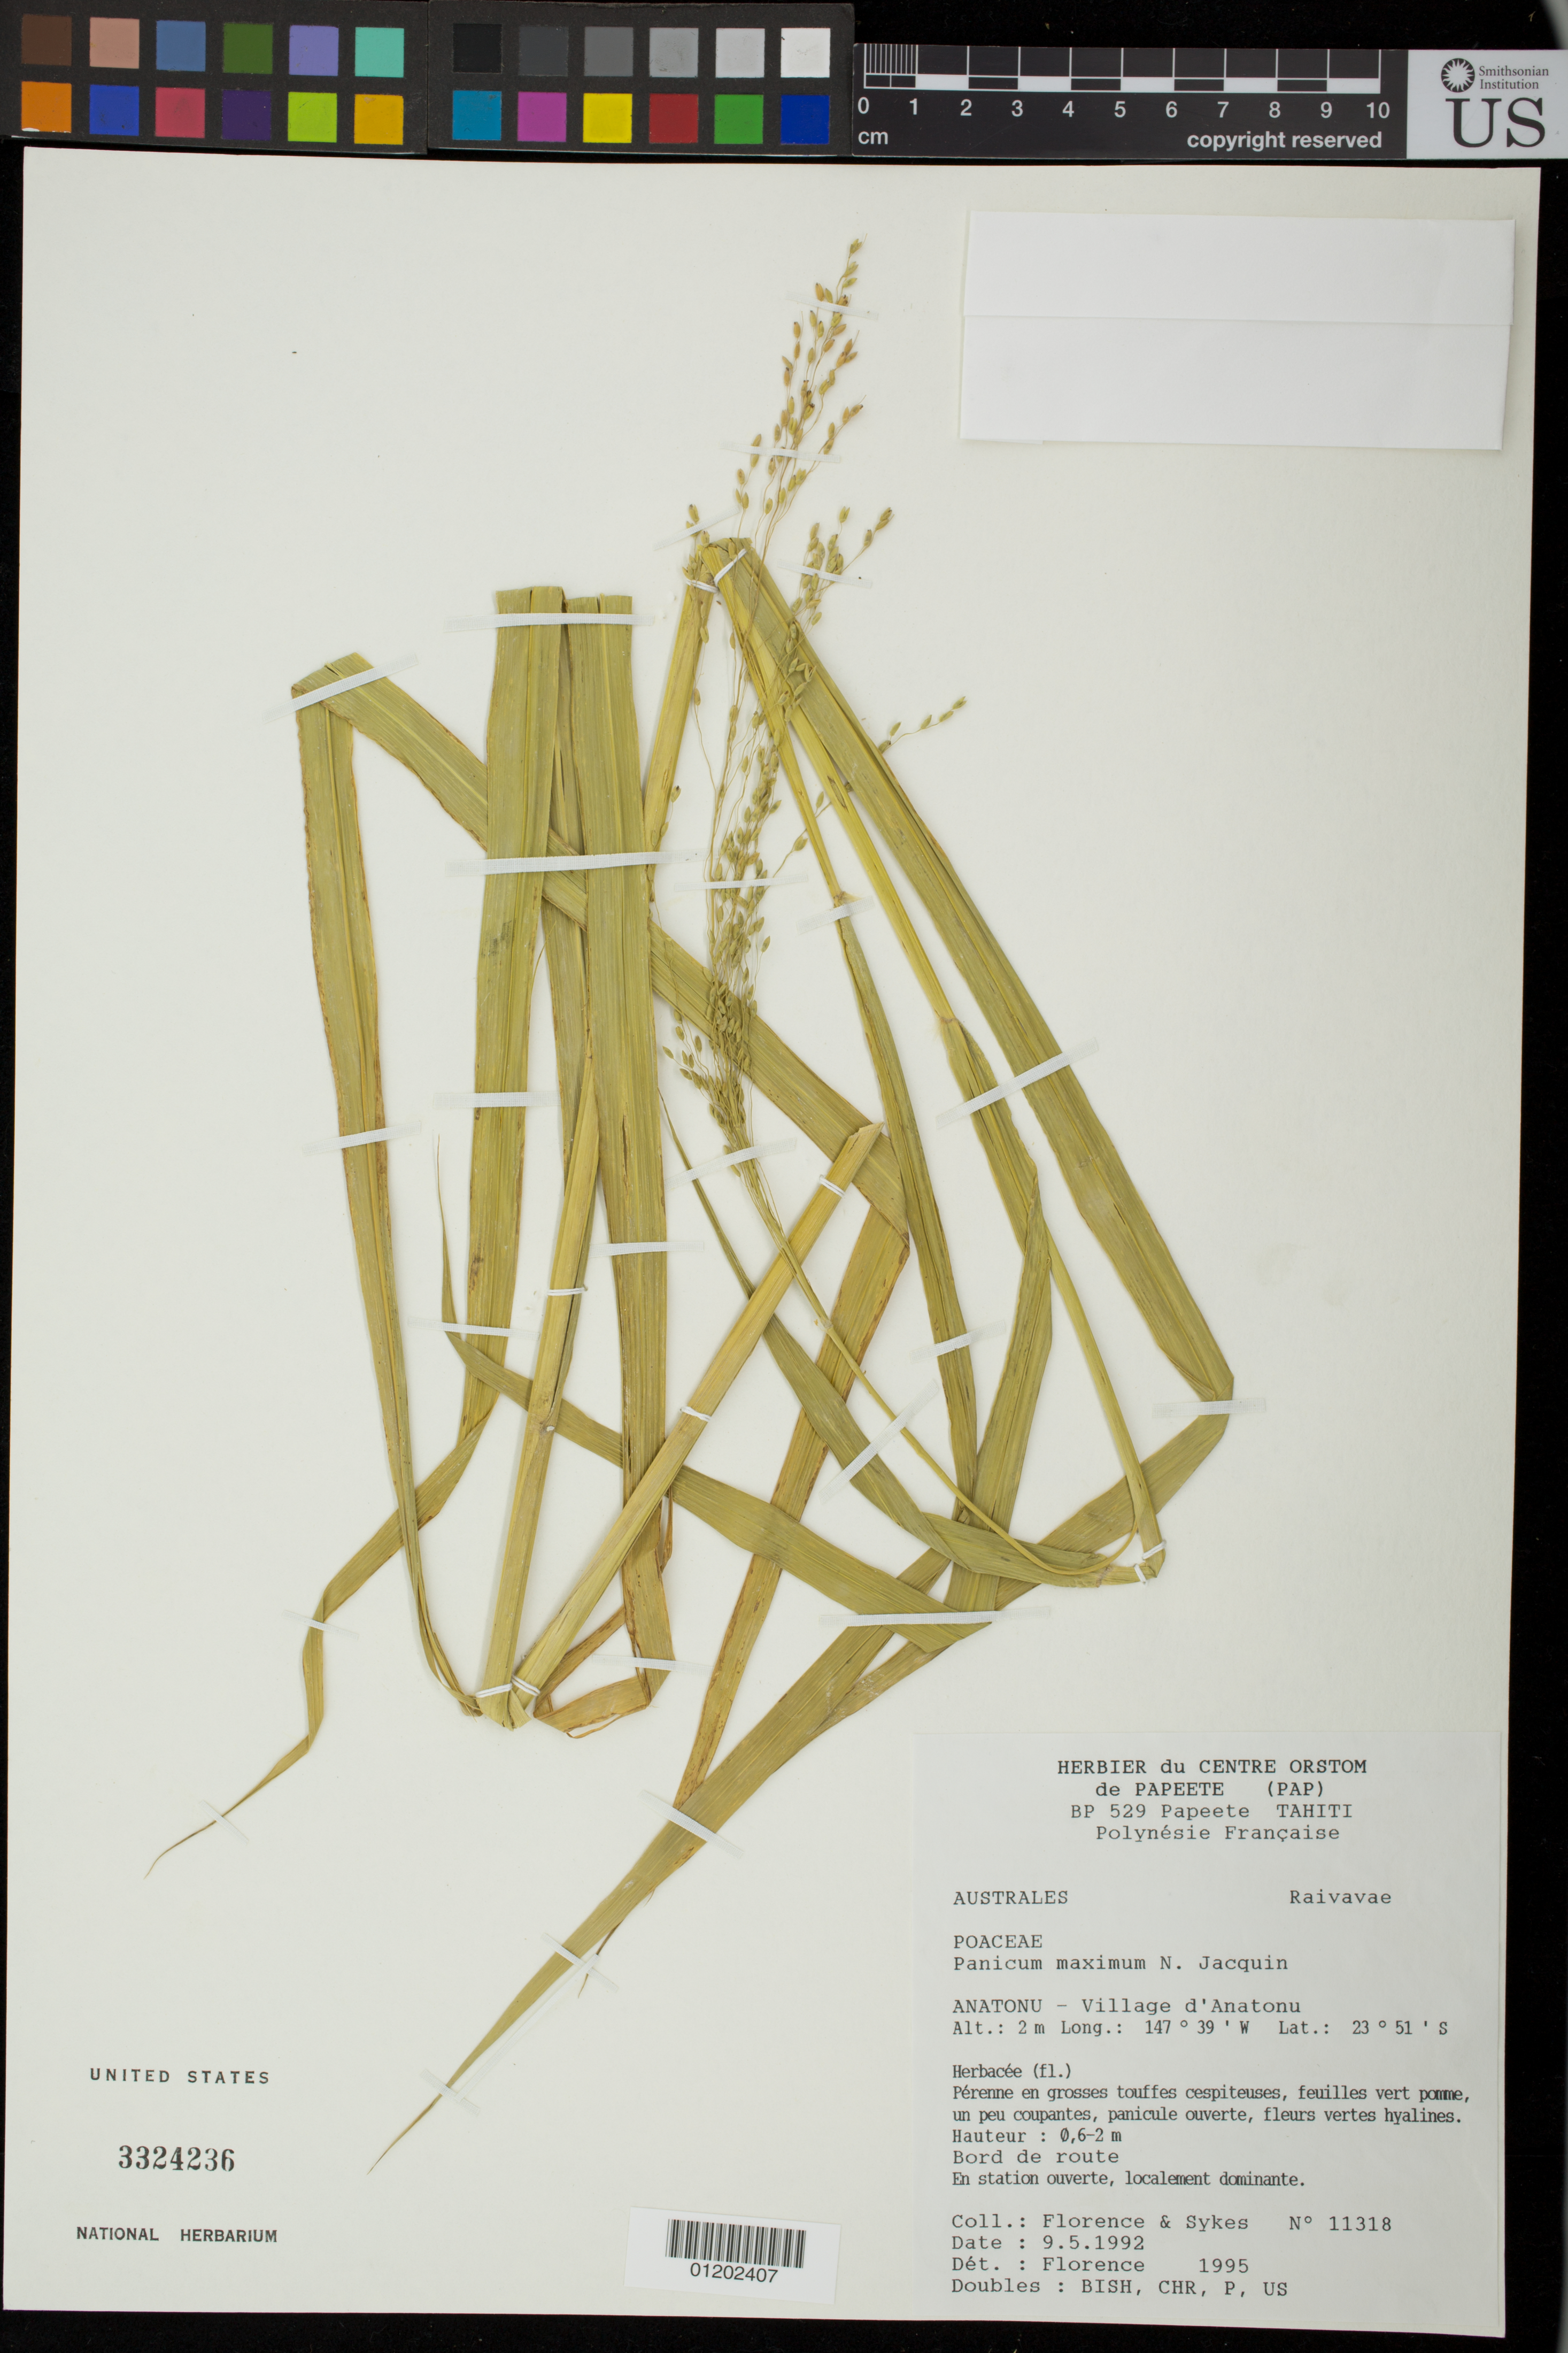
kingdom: Plantae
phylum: Tracheophyta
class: Liliopsida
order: Poales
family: Poaceae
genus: Panicum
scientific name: Panicum maximum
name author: Jacq.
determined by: Florence, J.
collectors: J. Florence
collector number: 11318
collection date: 1992-05-09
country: French Polynesia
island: Raivavae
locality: village d'Anatonu, en station ouverte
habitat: bord de route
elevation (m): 2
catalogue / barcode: US 3324236